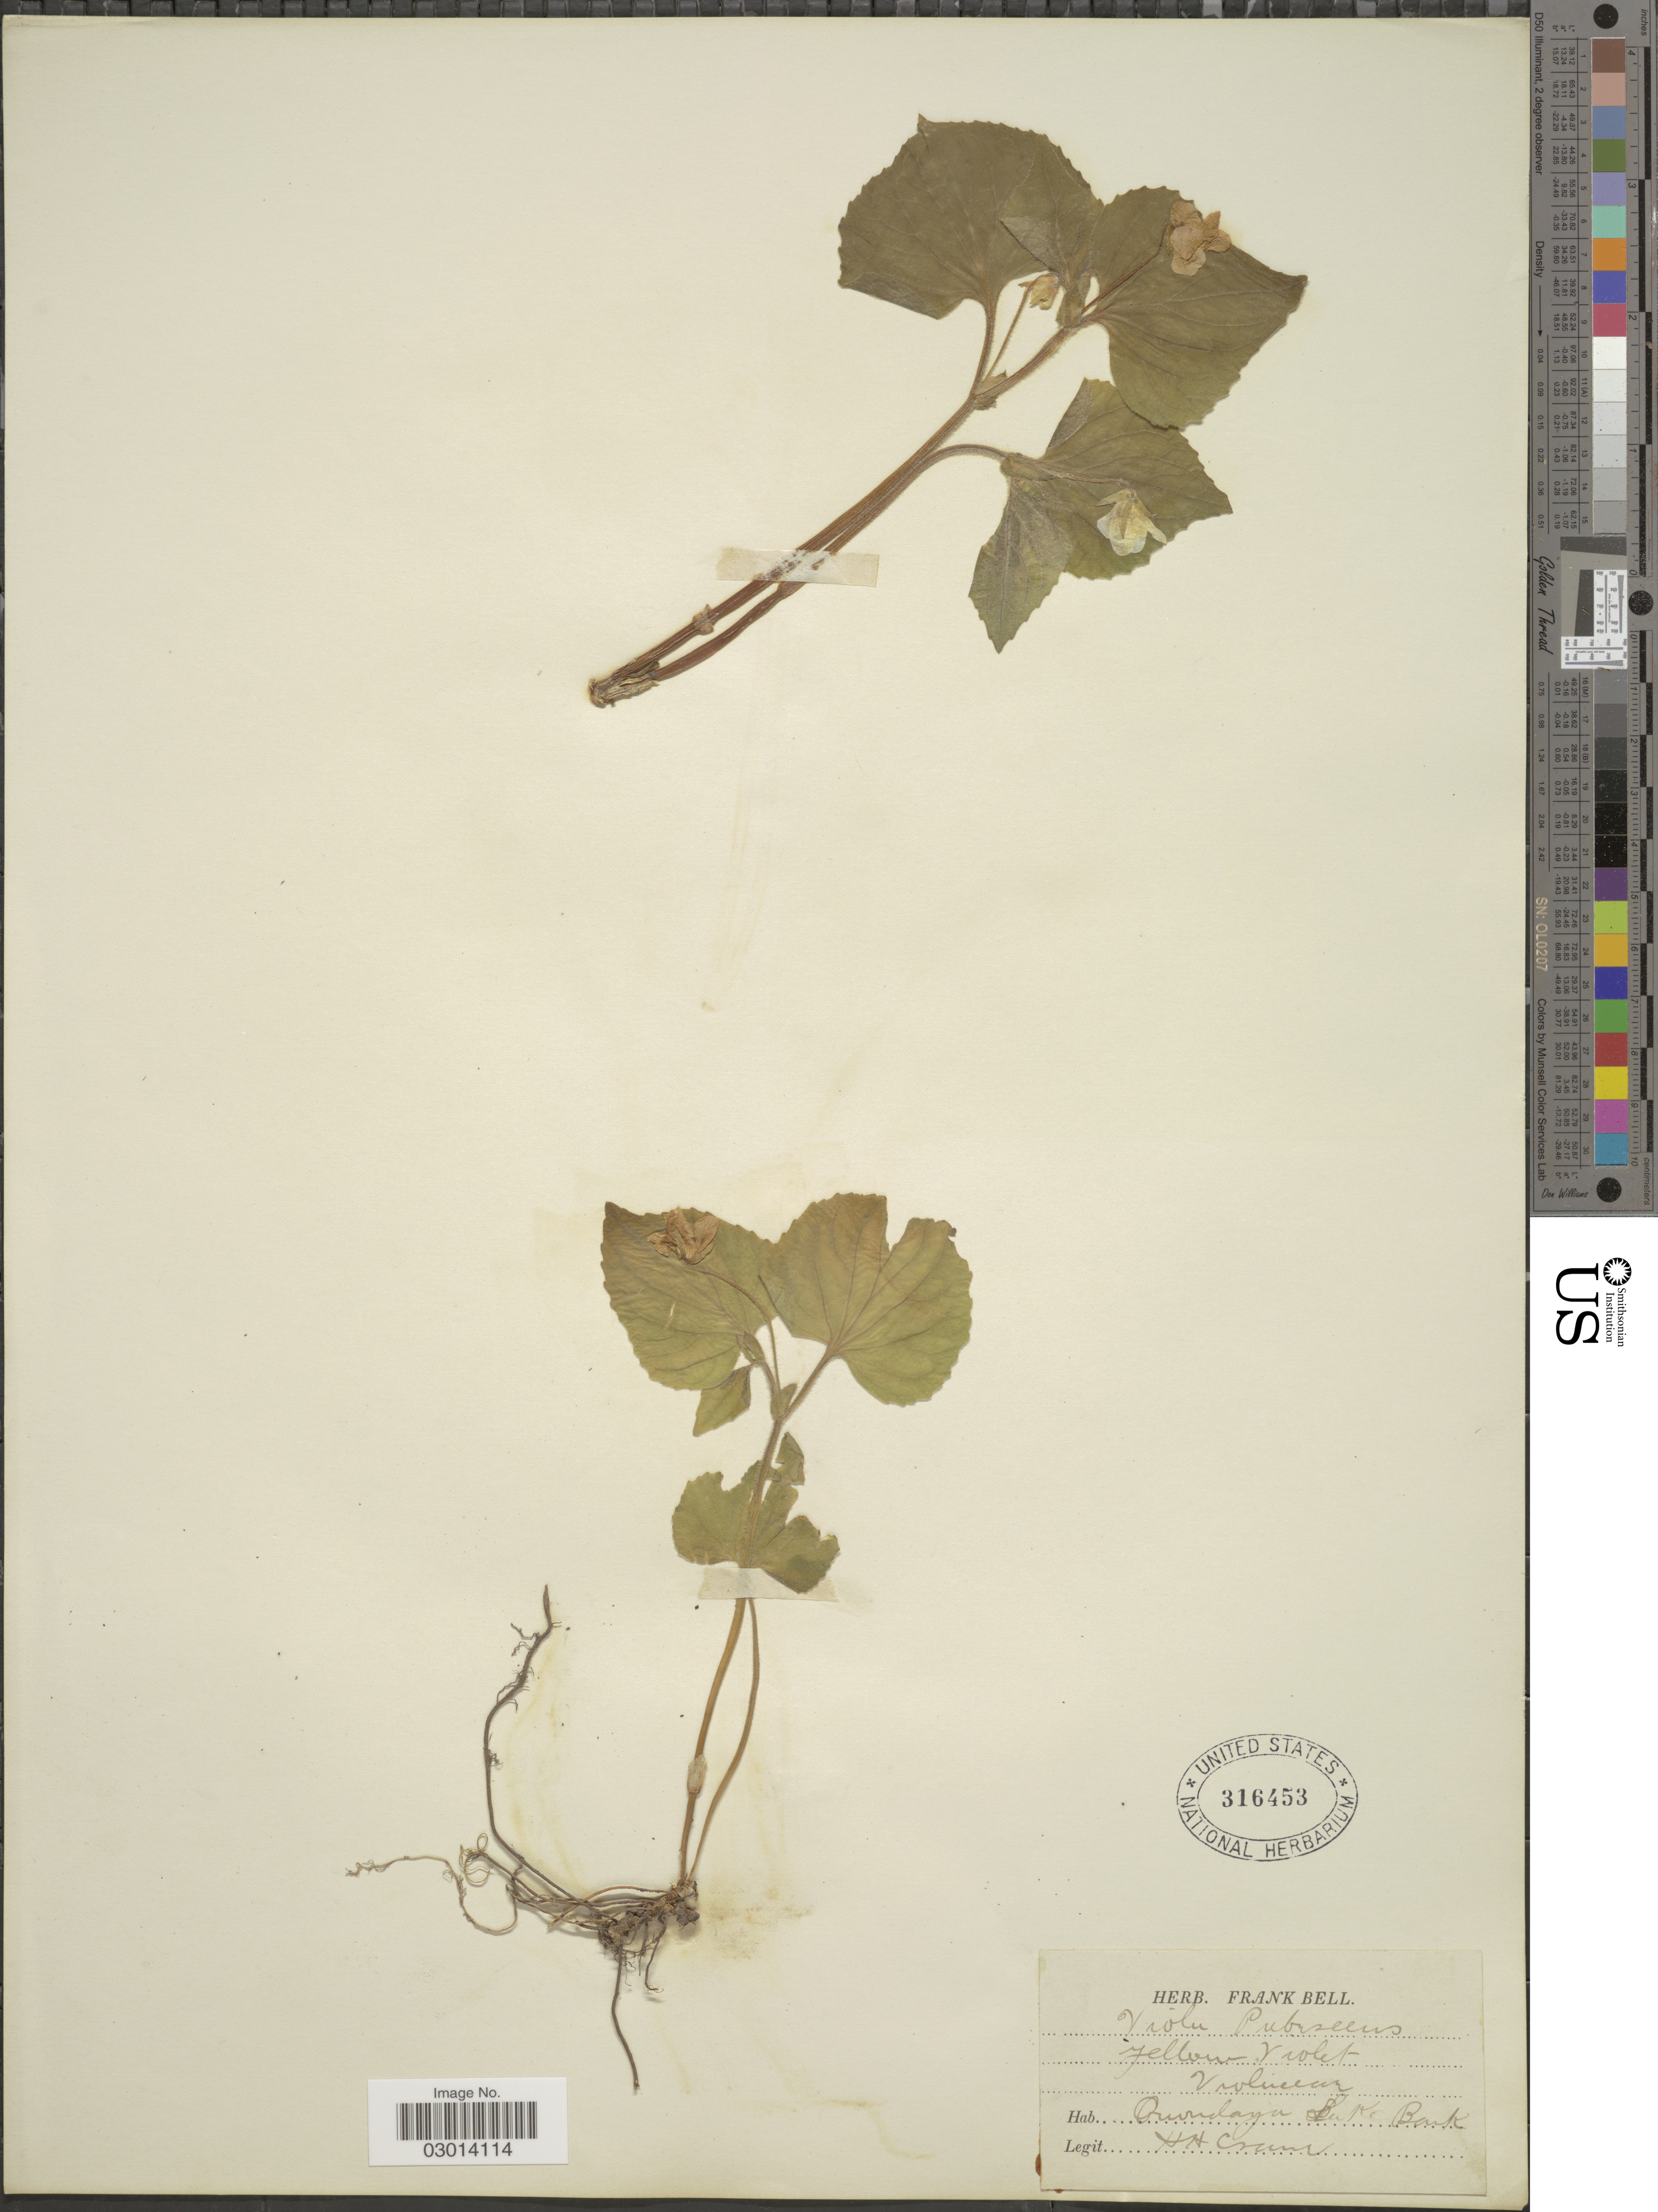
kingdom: Plantae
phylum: Tracheophyta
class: Magnoliopsida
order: Malpighiales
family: Violaceae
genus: Viola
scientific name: Viola pubescens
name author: Aiton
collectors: H. Crane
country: United States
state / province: New York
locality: Onondaga Lake Bank.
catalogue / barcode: US 316453